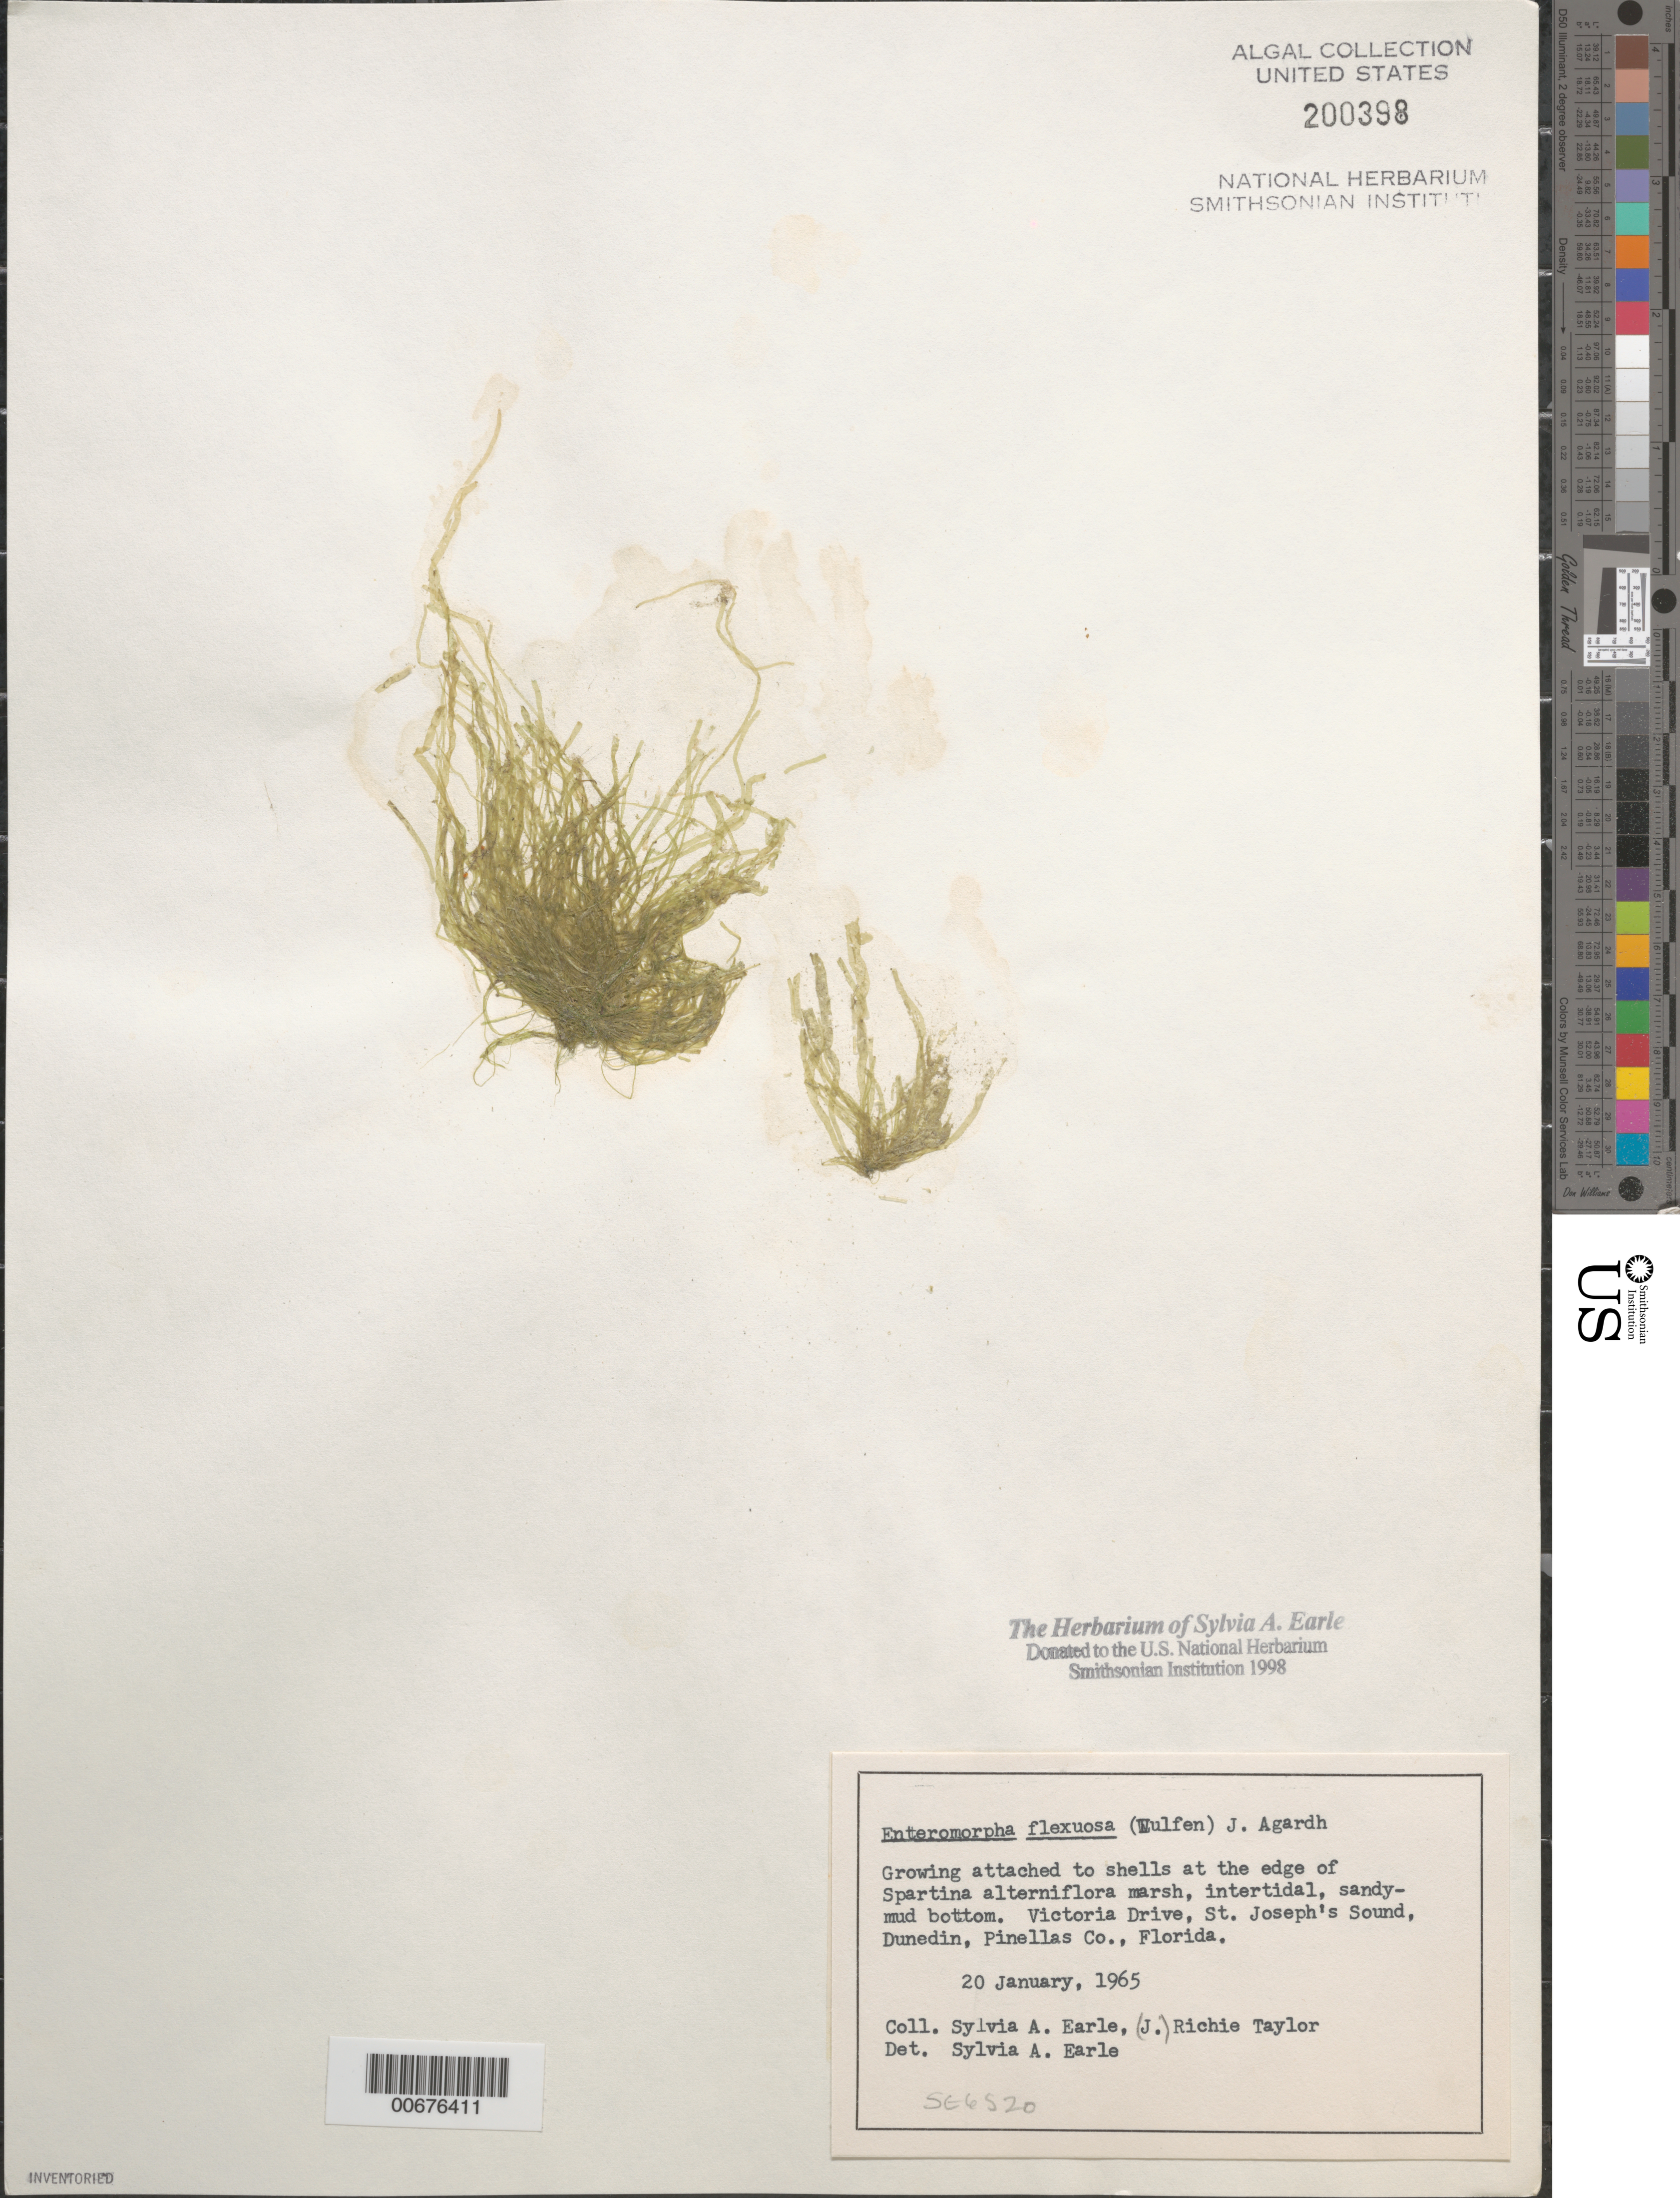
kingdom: Plantae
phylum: Chlorophyta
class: Ulvophyceae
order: Ulvales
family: Ulvaceae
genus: Ulva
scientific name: Ulva flexuosa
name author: Wulfen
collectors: S. A. Earle & J. R. Taylor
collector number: SE6520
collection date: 1965-01-20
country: United States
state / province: Florida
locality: Victoria Drive, St. Joseph's Sound, Dunedin, Pinellas Co.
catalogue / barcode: US 200398